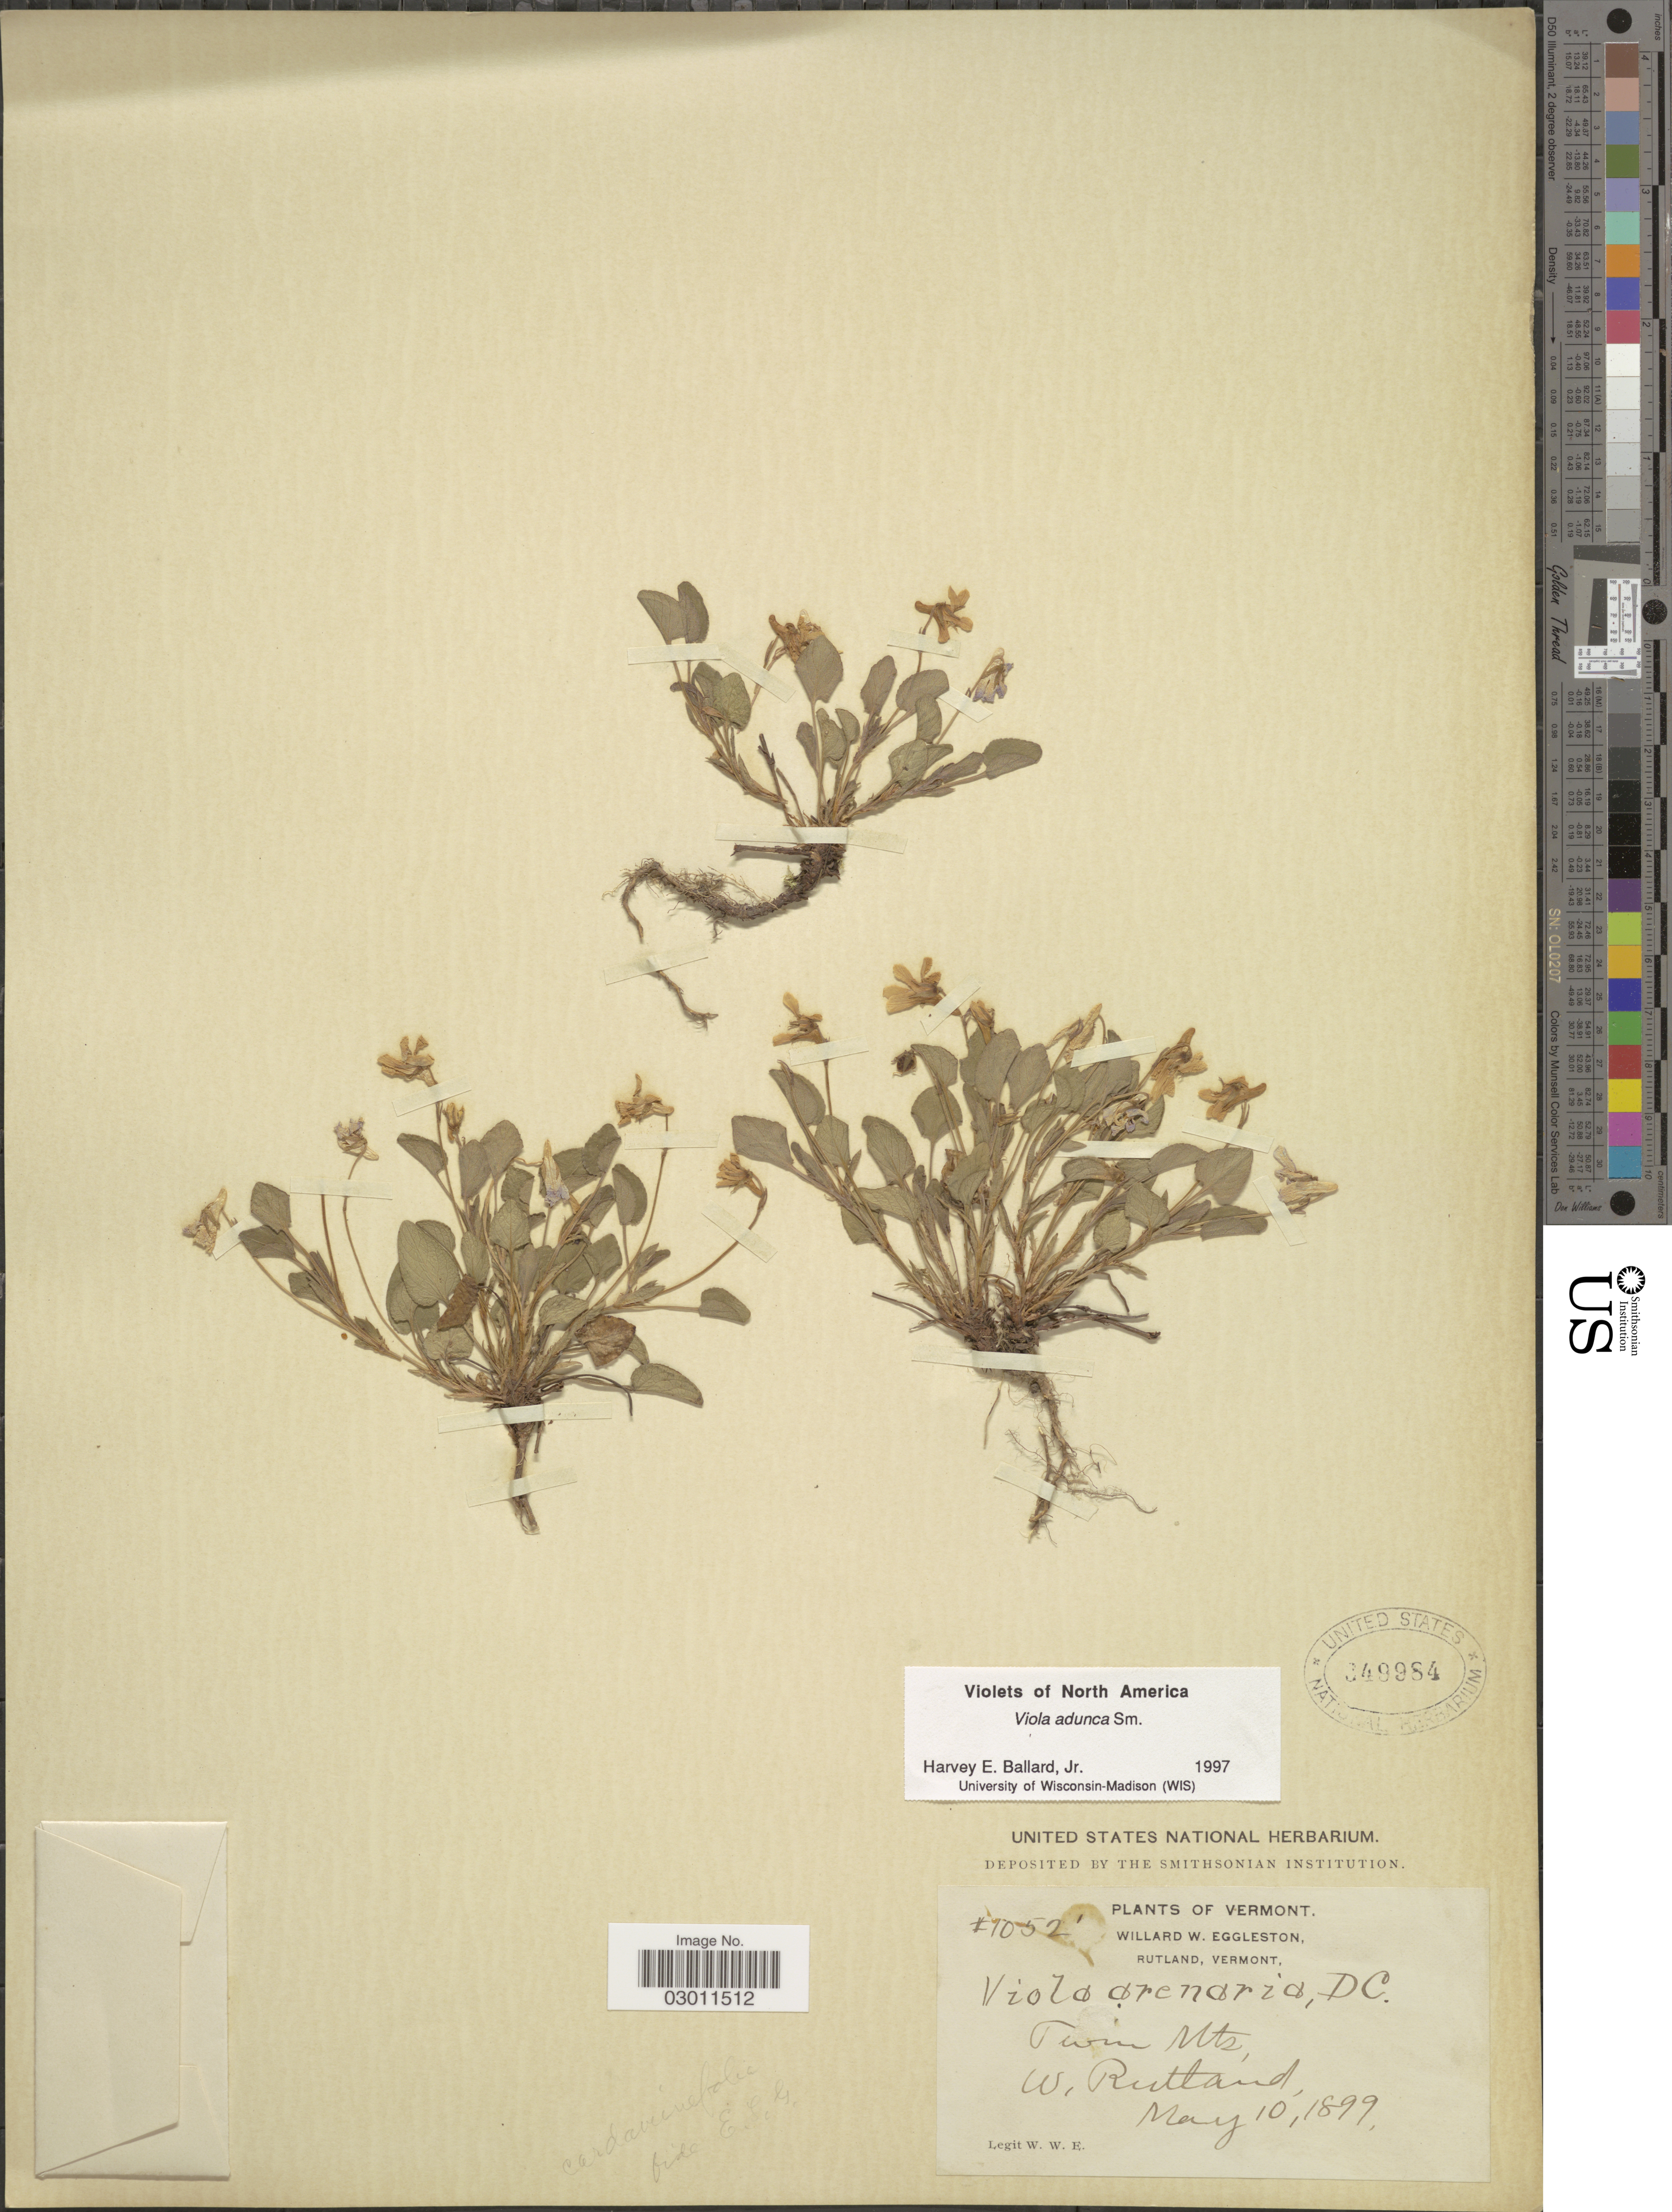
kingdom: Plantae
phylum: Tracheophyta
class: Magnoliopsida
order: Malpighiales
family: Violaceae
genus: Viola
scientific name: Viola adunca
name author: Sm.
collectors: W. W. Eggleston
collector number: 1052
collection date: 1899-05-10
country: United States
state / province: Vermont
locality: Rutland, Twin Mts., W. Rutland.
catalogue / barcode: US 349984